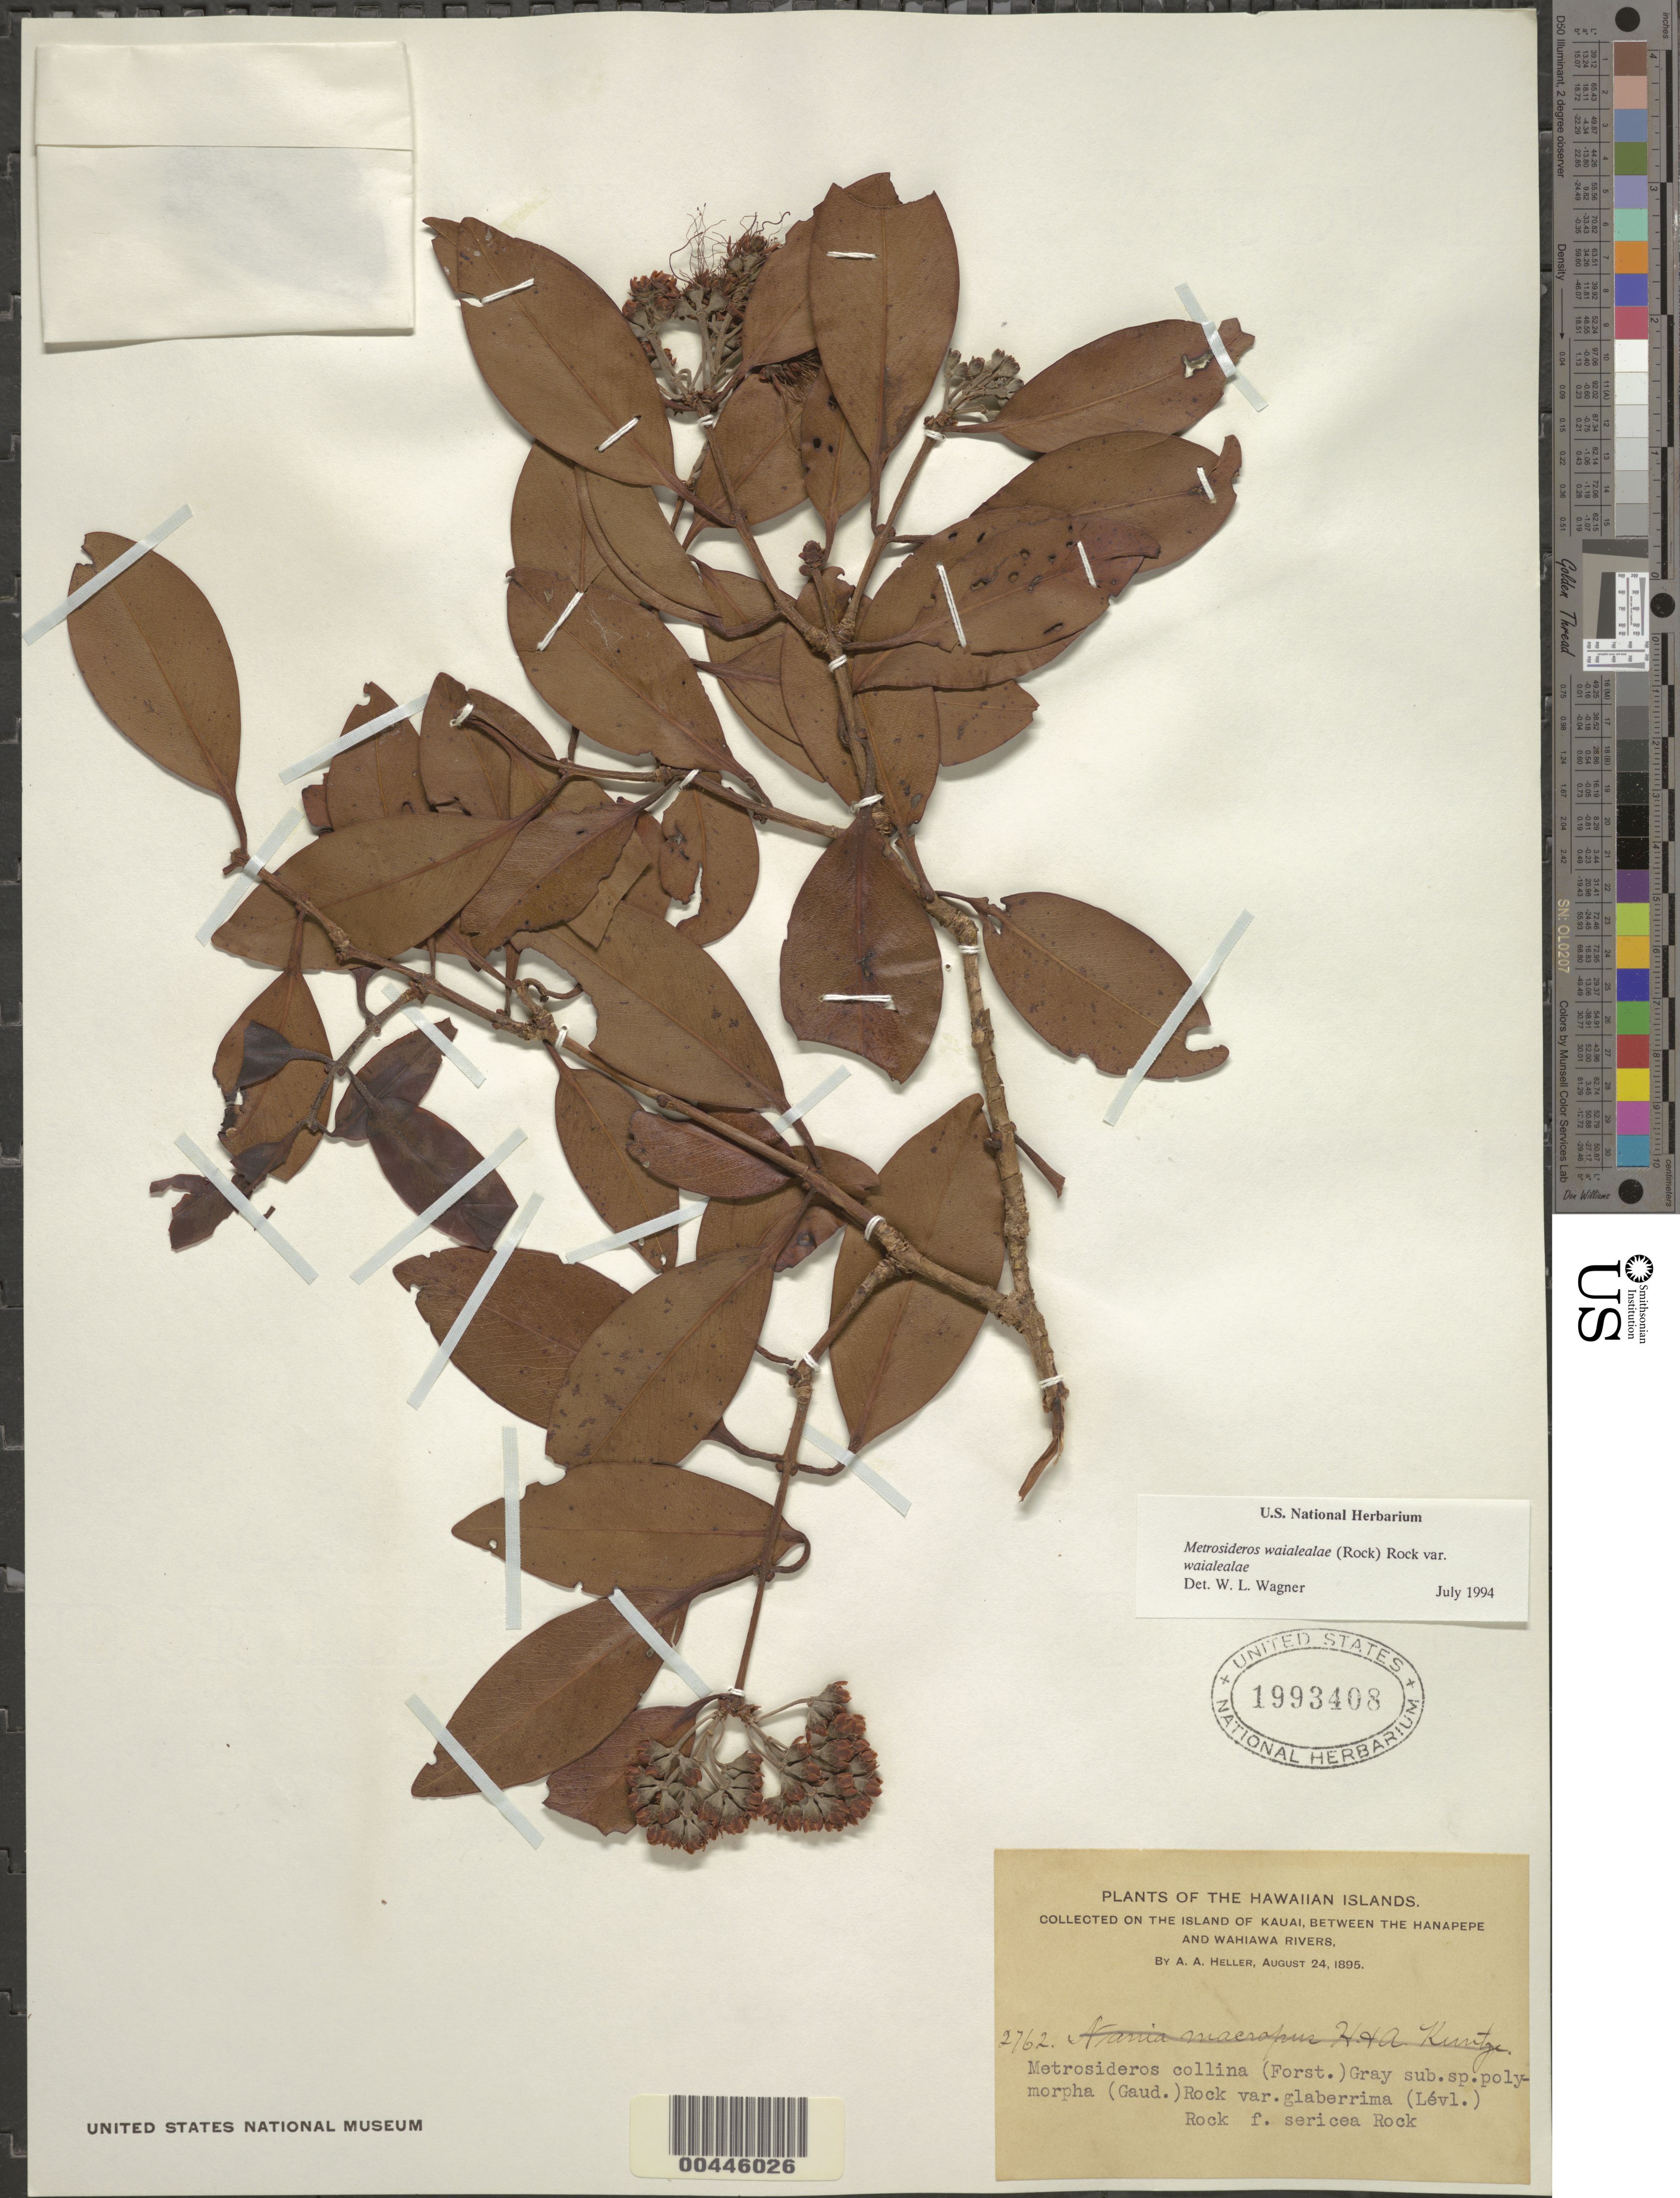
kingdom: Plantae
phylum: Tracheophyta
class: Magnoliopsida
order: Myrtales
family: Myrtaceae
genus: Metrosideros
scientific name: Metrosideros waialealae var. waialealae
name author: (Rock) Rock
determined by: Wagner, W. L., (BOT), Smithsonian Institution - National Museum of Natural History (UNITED STATES)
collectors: A. A. Heller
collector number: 2762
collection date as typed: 24 Aug 1895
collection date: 1895-08-24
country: United States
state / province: Hawaii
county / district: Kauai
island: Kaua'i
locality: Between the Hanapepe and Wahiawa Rivers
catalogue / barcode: US 1993408